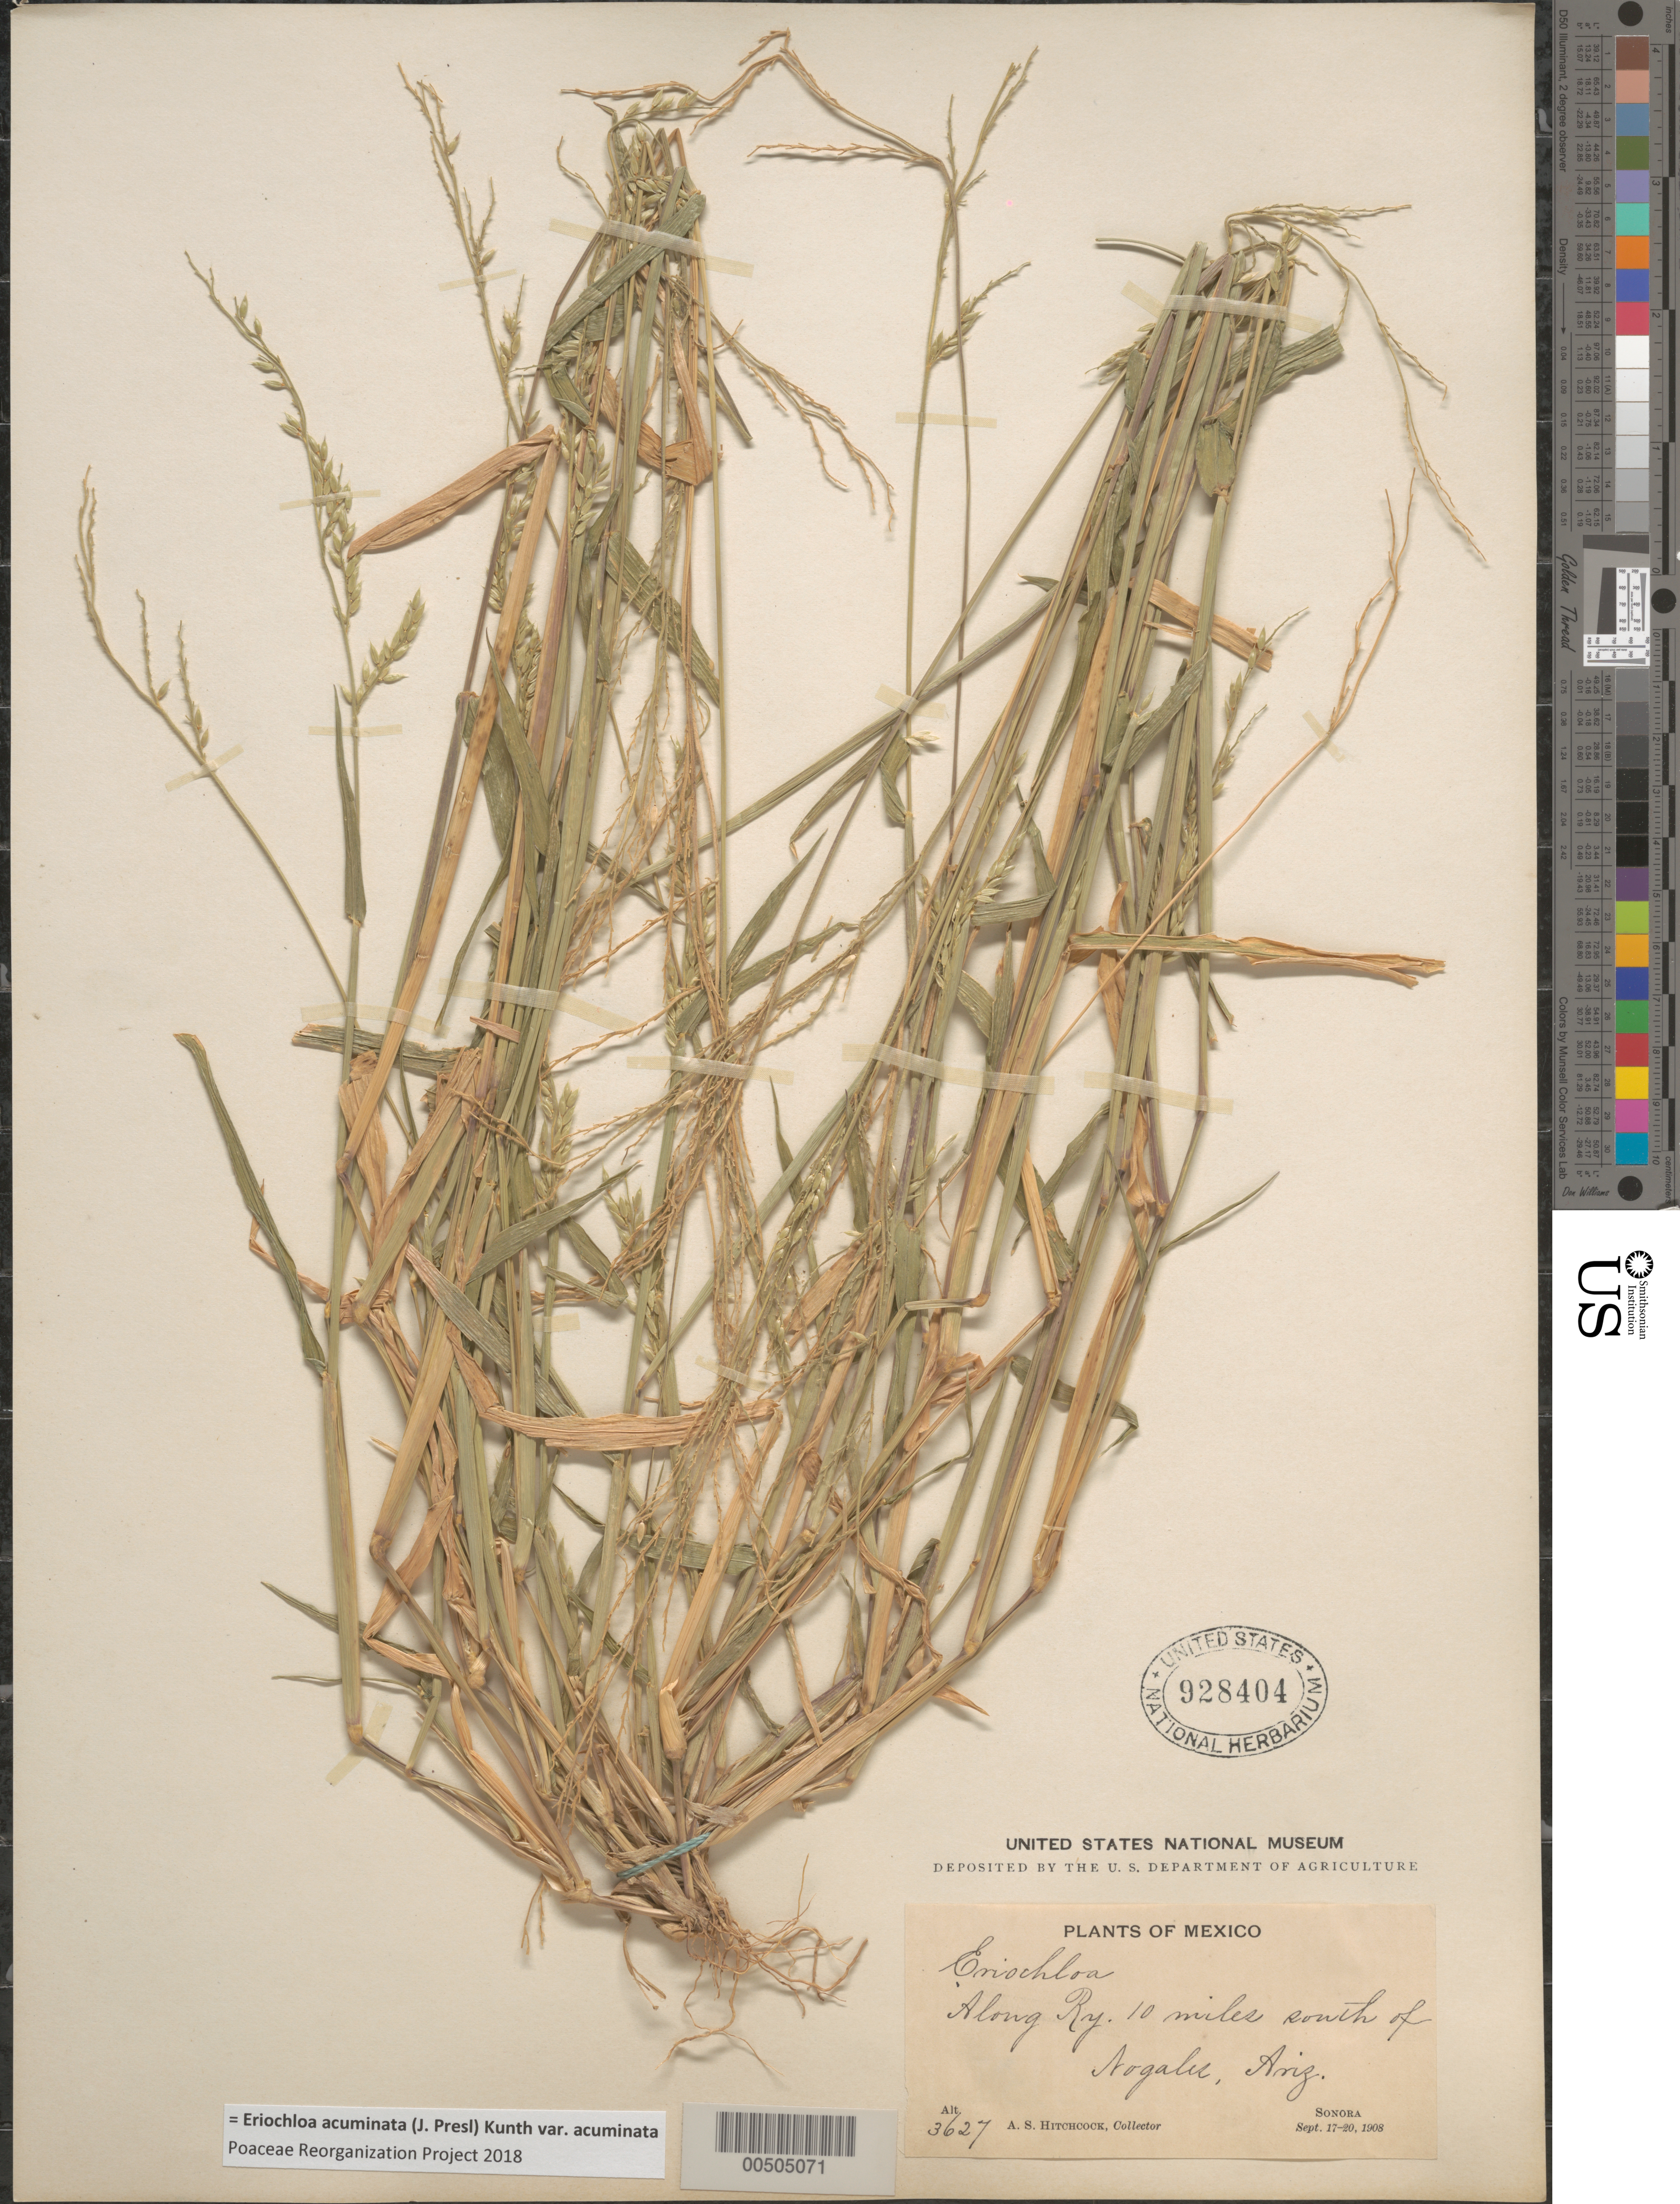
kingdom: Plantae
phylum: Tracheophyta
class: Liliopsida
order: Poales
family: Poaceae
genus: Eriochloa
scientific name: Eriochloa acuminata var. acuminata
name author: (J. Presl) Kunth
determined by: Poaceae Reorganization Project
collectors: A. S. Hitchcock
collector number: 3627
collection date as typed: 17 Sep 1908 to 20 Sep 1908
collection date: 1908-09-17/1908-09-20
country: Mexico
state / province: Sonora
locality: Along Ry., 10 mi S of Nogales, Ariz.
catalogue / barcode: US 928404